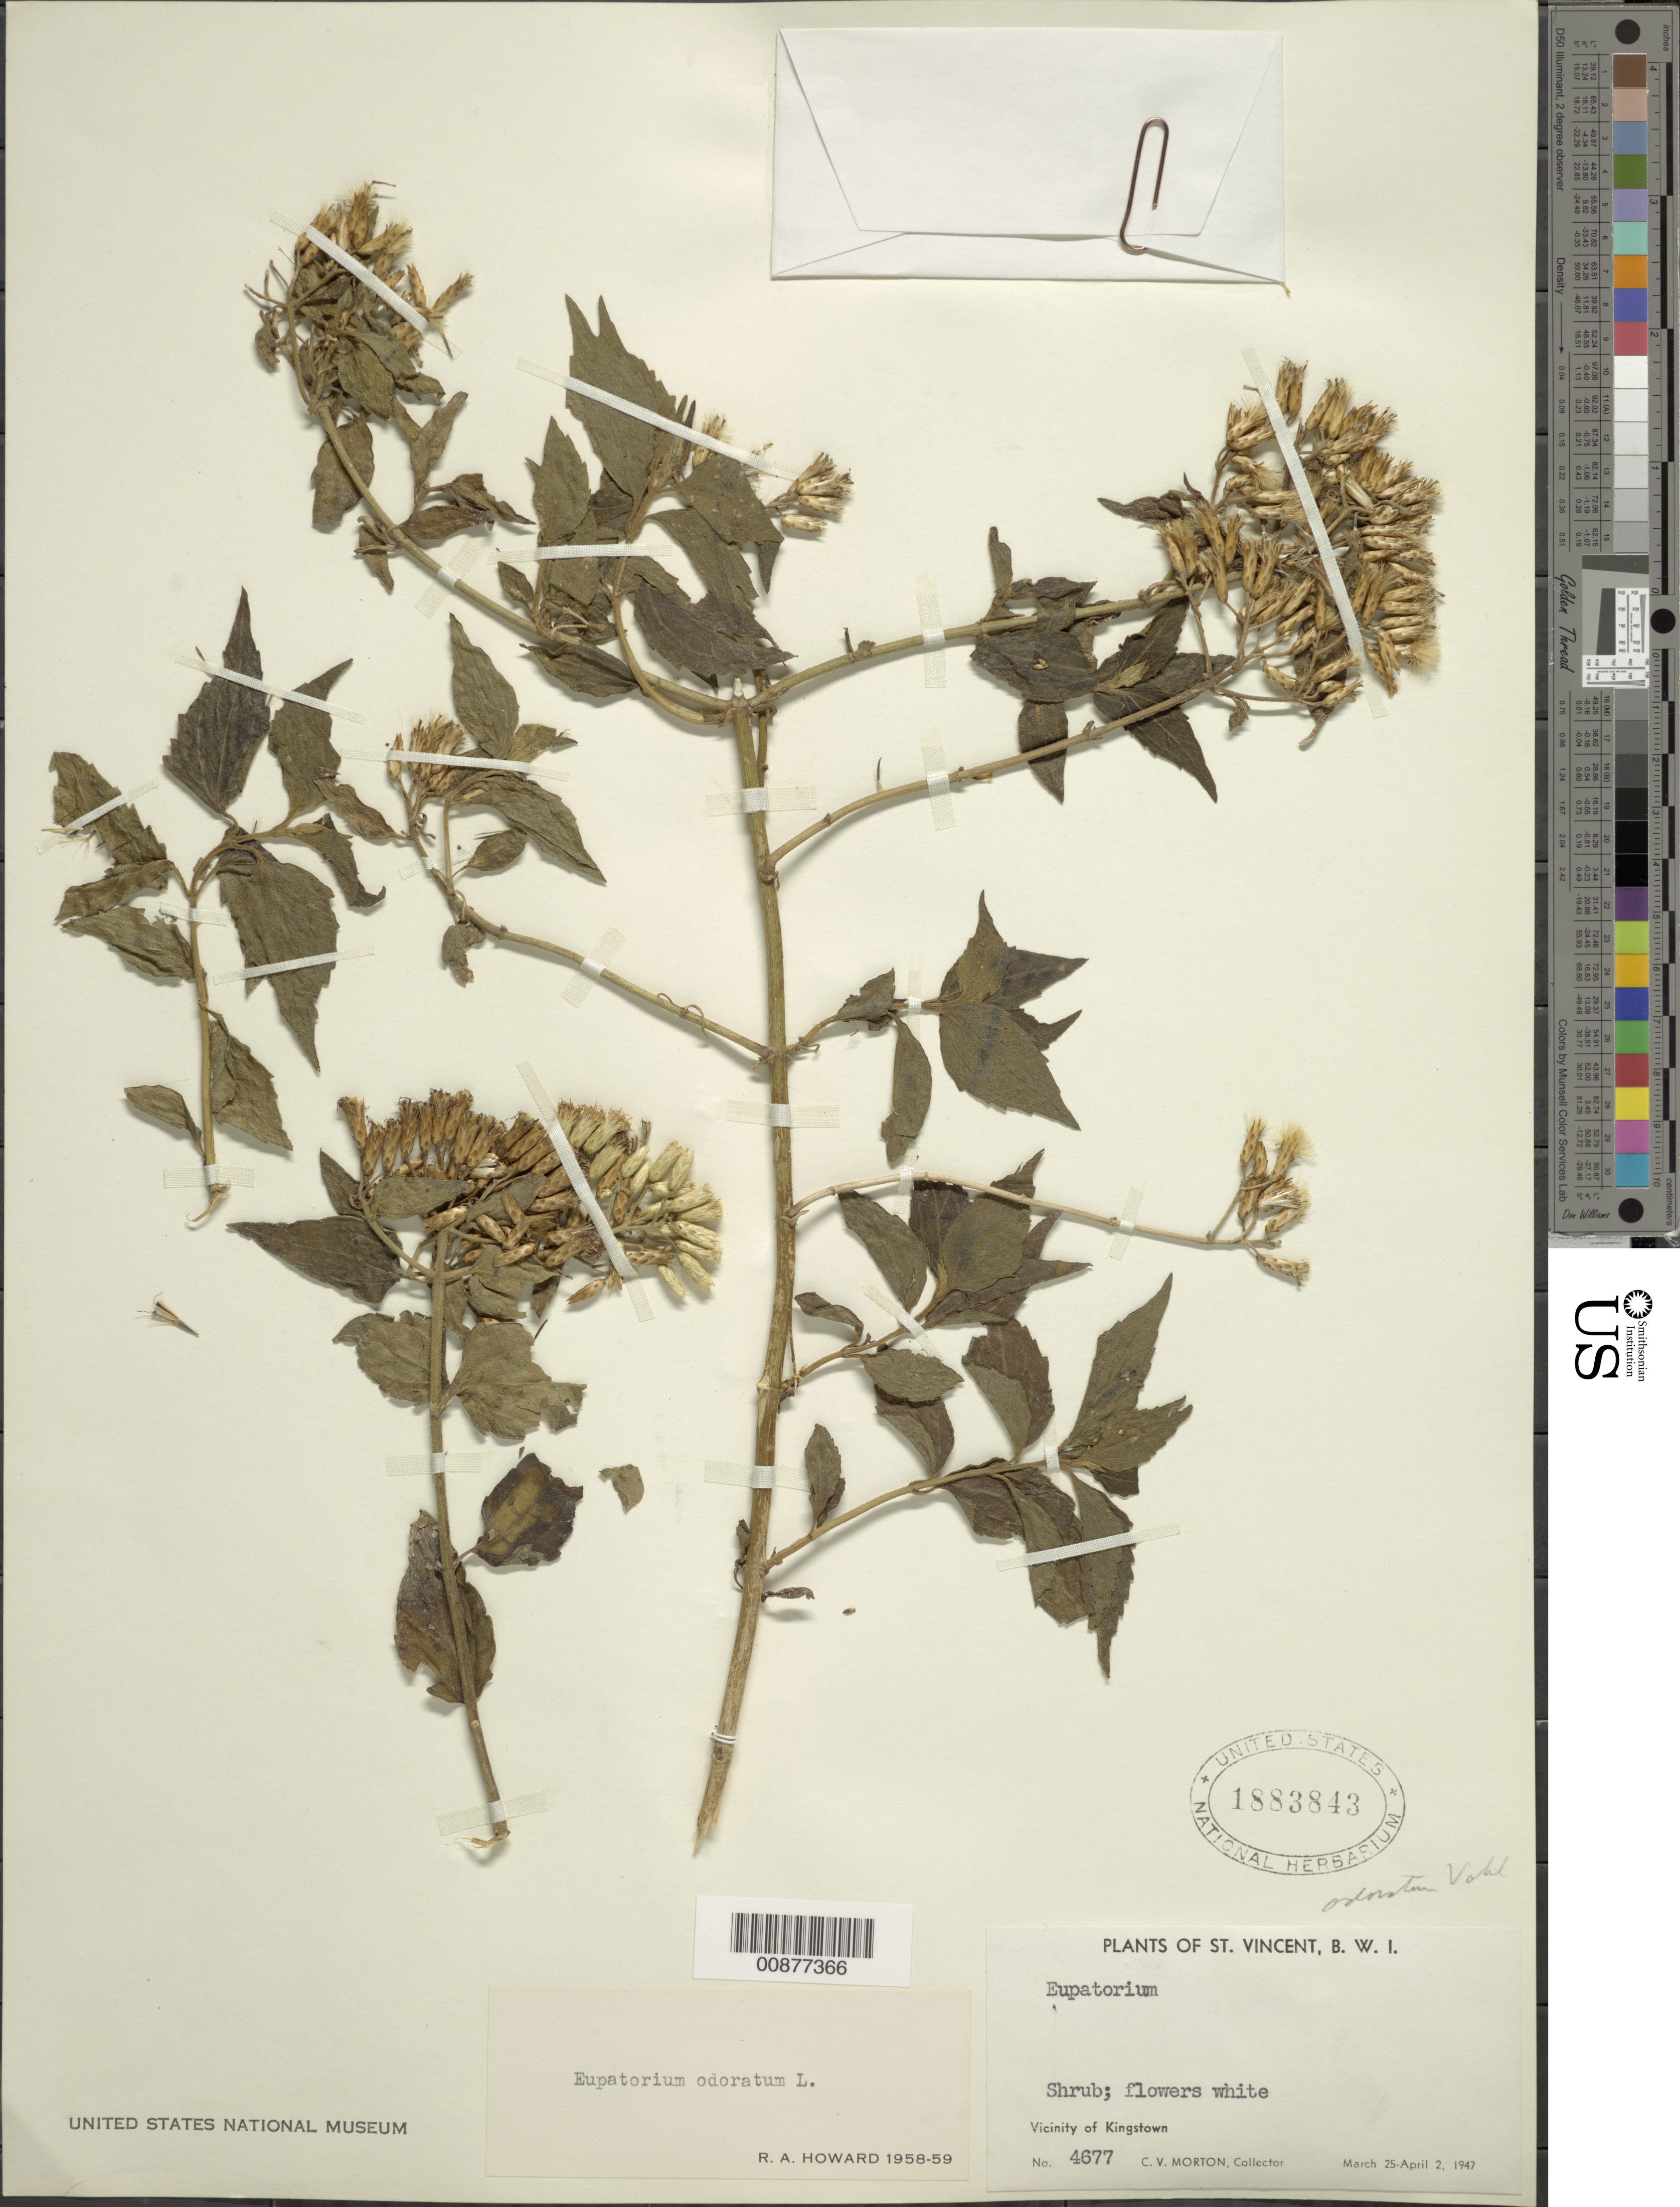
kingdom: Plantae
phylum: Tracheophyta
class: Magnoliopsida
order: Asterales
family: Asteraceae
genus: Chromolaena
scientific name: Chromolaena odorata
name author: (L.) R.M. King & H. Rob.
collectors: C. V. Morton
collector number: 4677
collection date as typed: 25 Mar 1947 to 02 Apr 1947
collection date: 1947-03-25/1947-04-02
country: St. Vincent - Grenadines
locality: Vicinity of Kingstown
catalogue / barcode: US 1883843